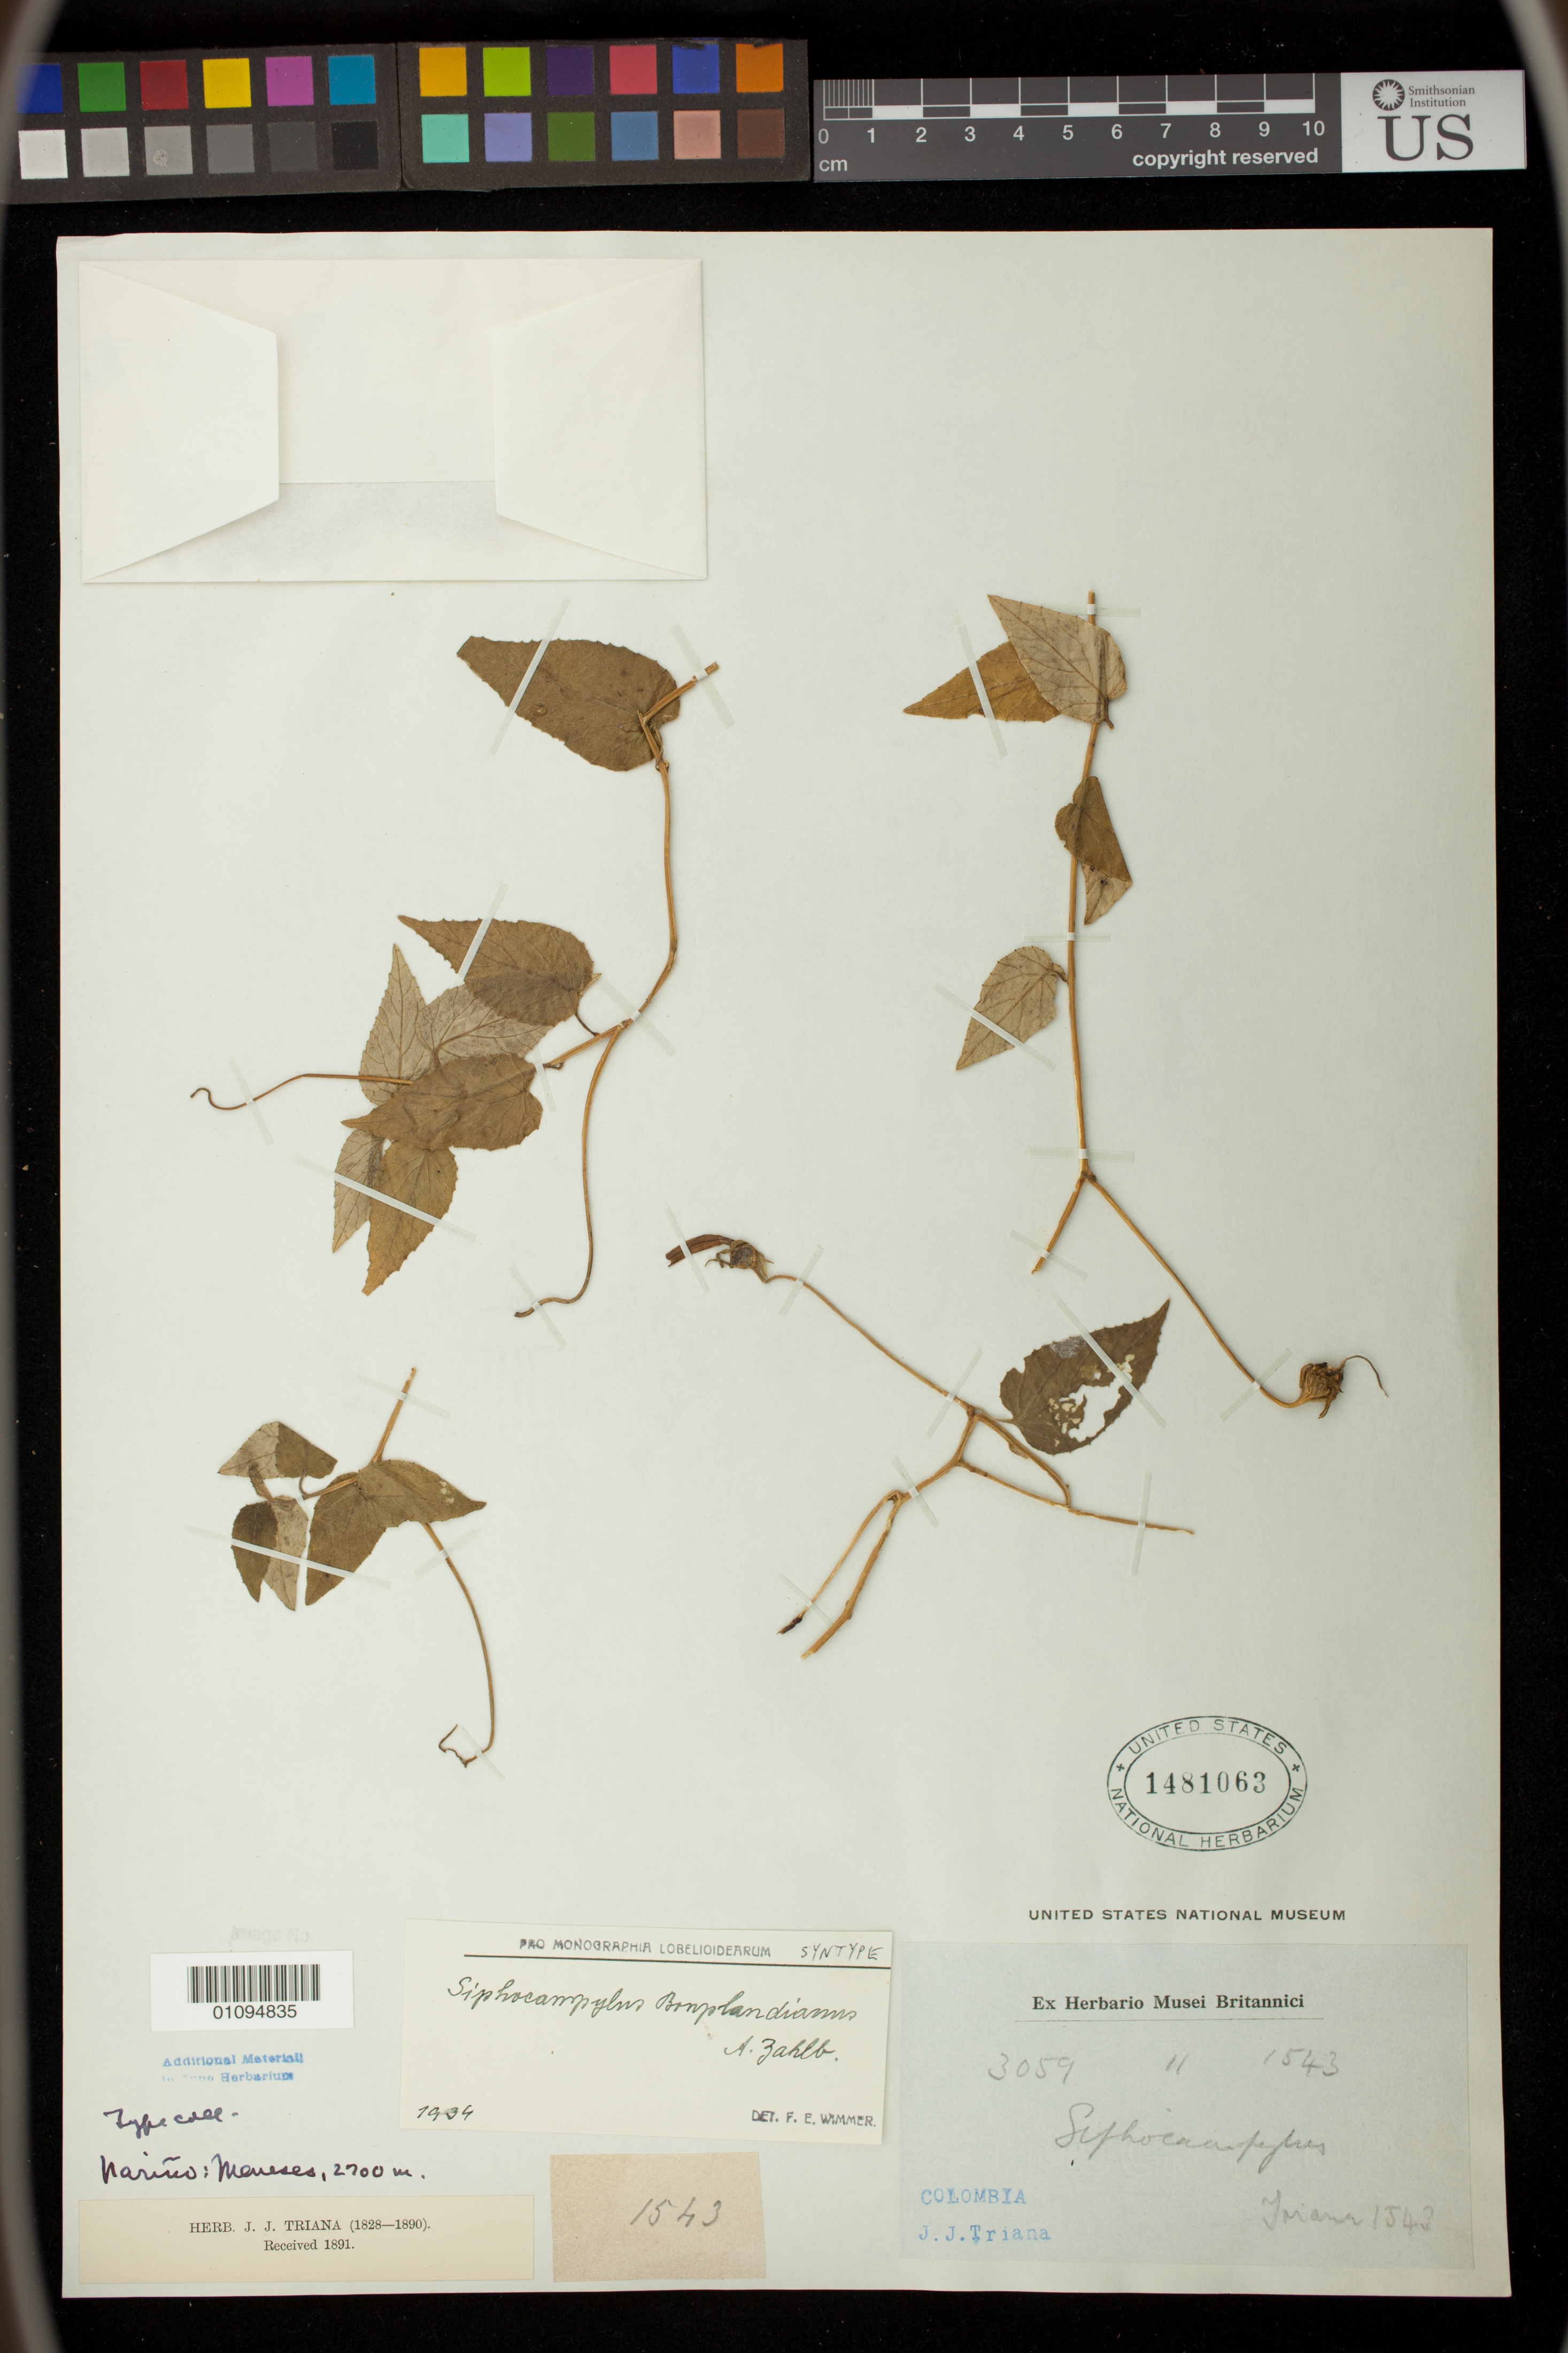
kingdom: Plantae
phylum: Tracheophyta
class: Magnoliopsida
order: Asterales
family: Campanulaceae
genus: Siphocampylus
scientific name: Siphocampylus bonplandianus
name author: Zahlbr.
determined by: Wimmer, F. E.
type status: Isosyntype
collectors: J. J. Triana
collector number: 1543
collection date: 1828/1890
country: Colombia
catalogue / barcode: US 1481063